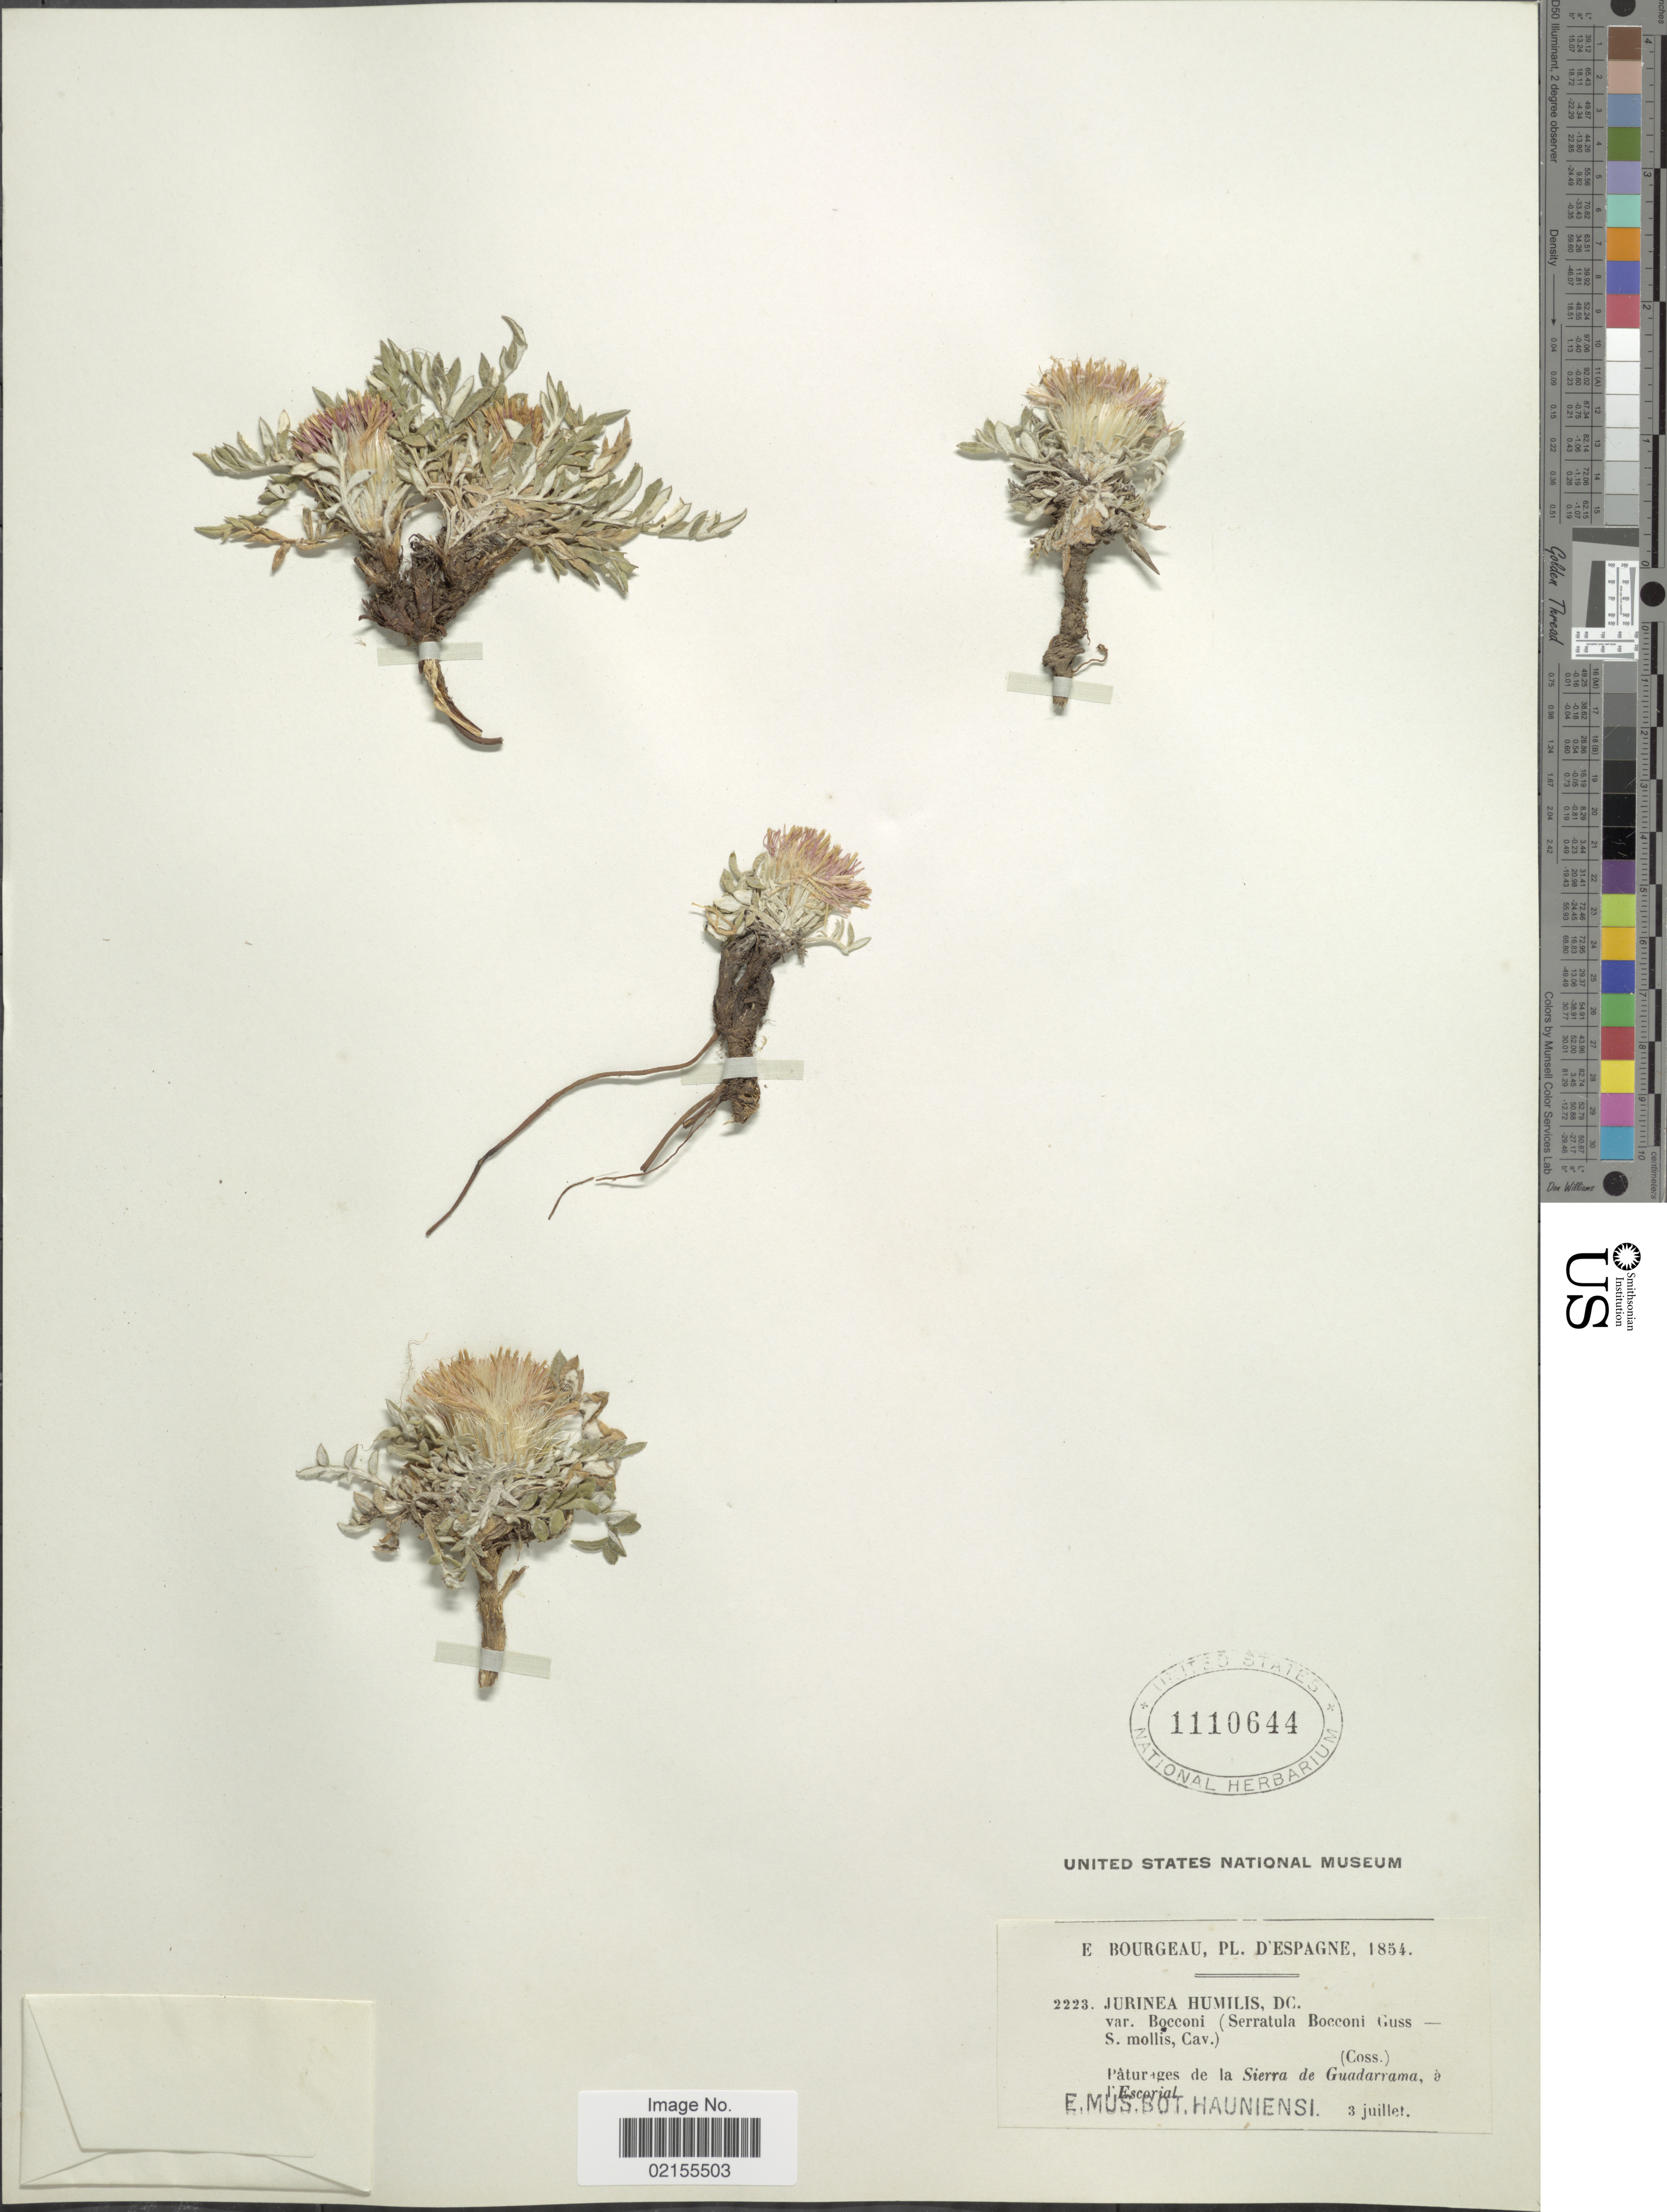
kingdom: Plantae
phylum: Tracheophyta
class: Magnoliopsida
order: Asterales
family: Asteraceae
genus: Jurinea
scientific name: Jurinea humilis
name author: (Desf.) DC.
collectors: E. Bourgeau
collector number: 2223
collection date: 1854-07-03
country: Spain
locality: Sierra de Guadarrama, a l'Escorial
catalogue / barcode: US 1110644